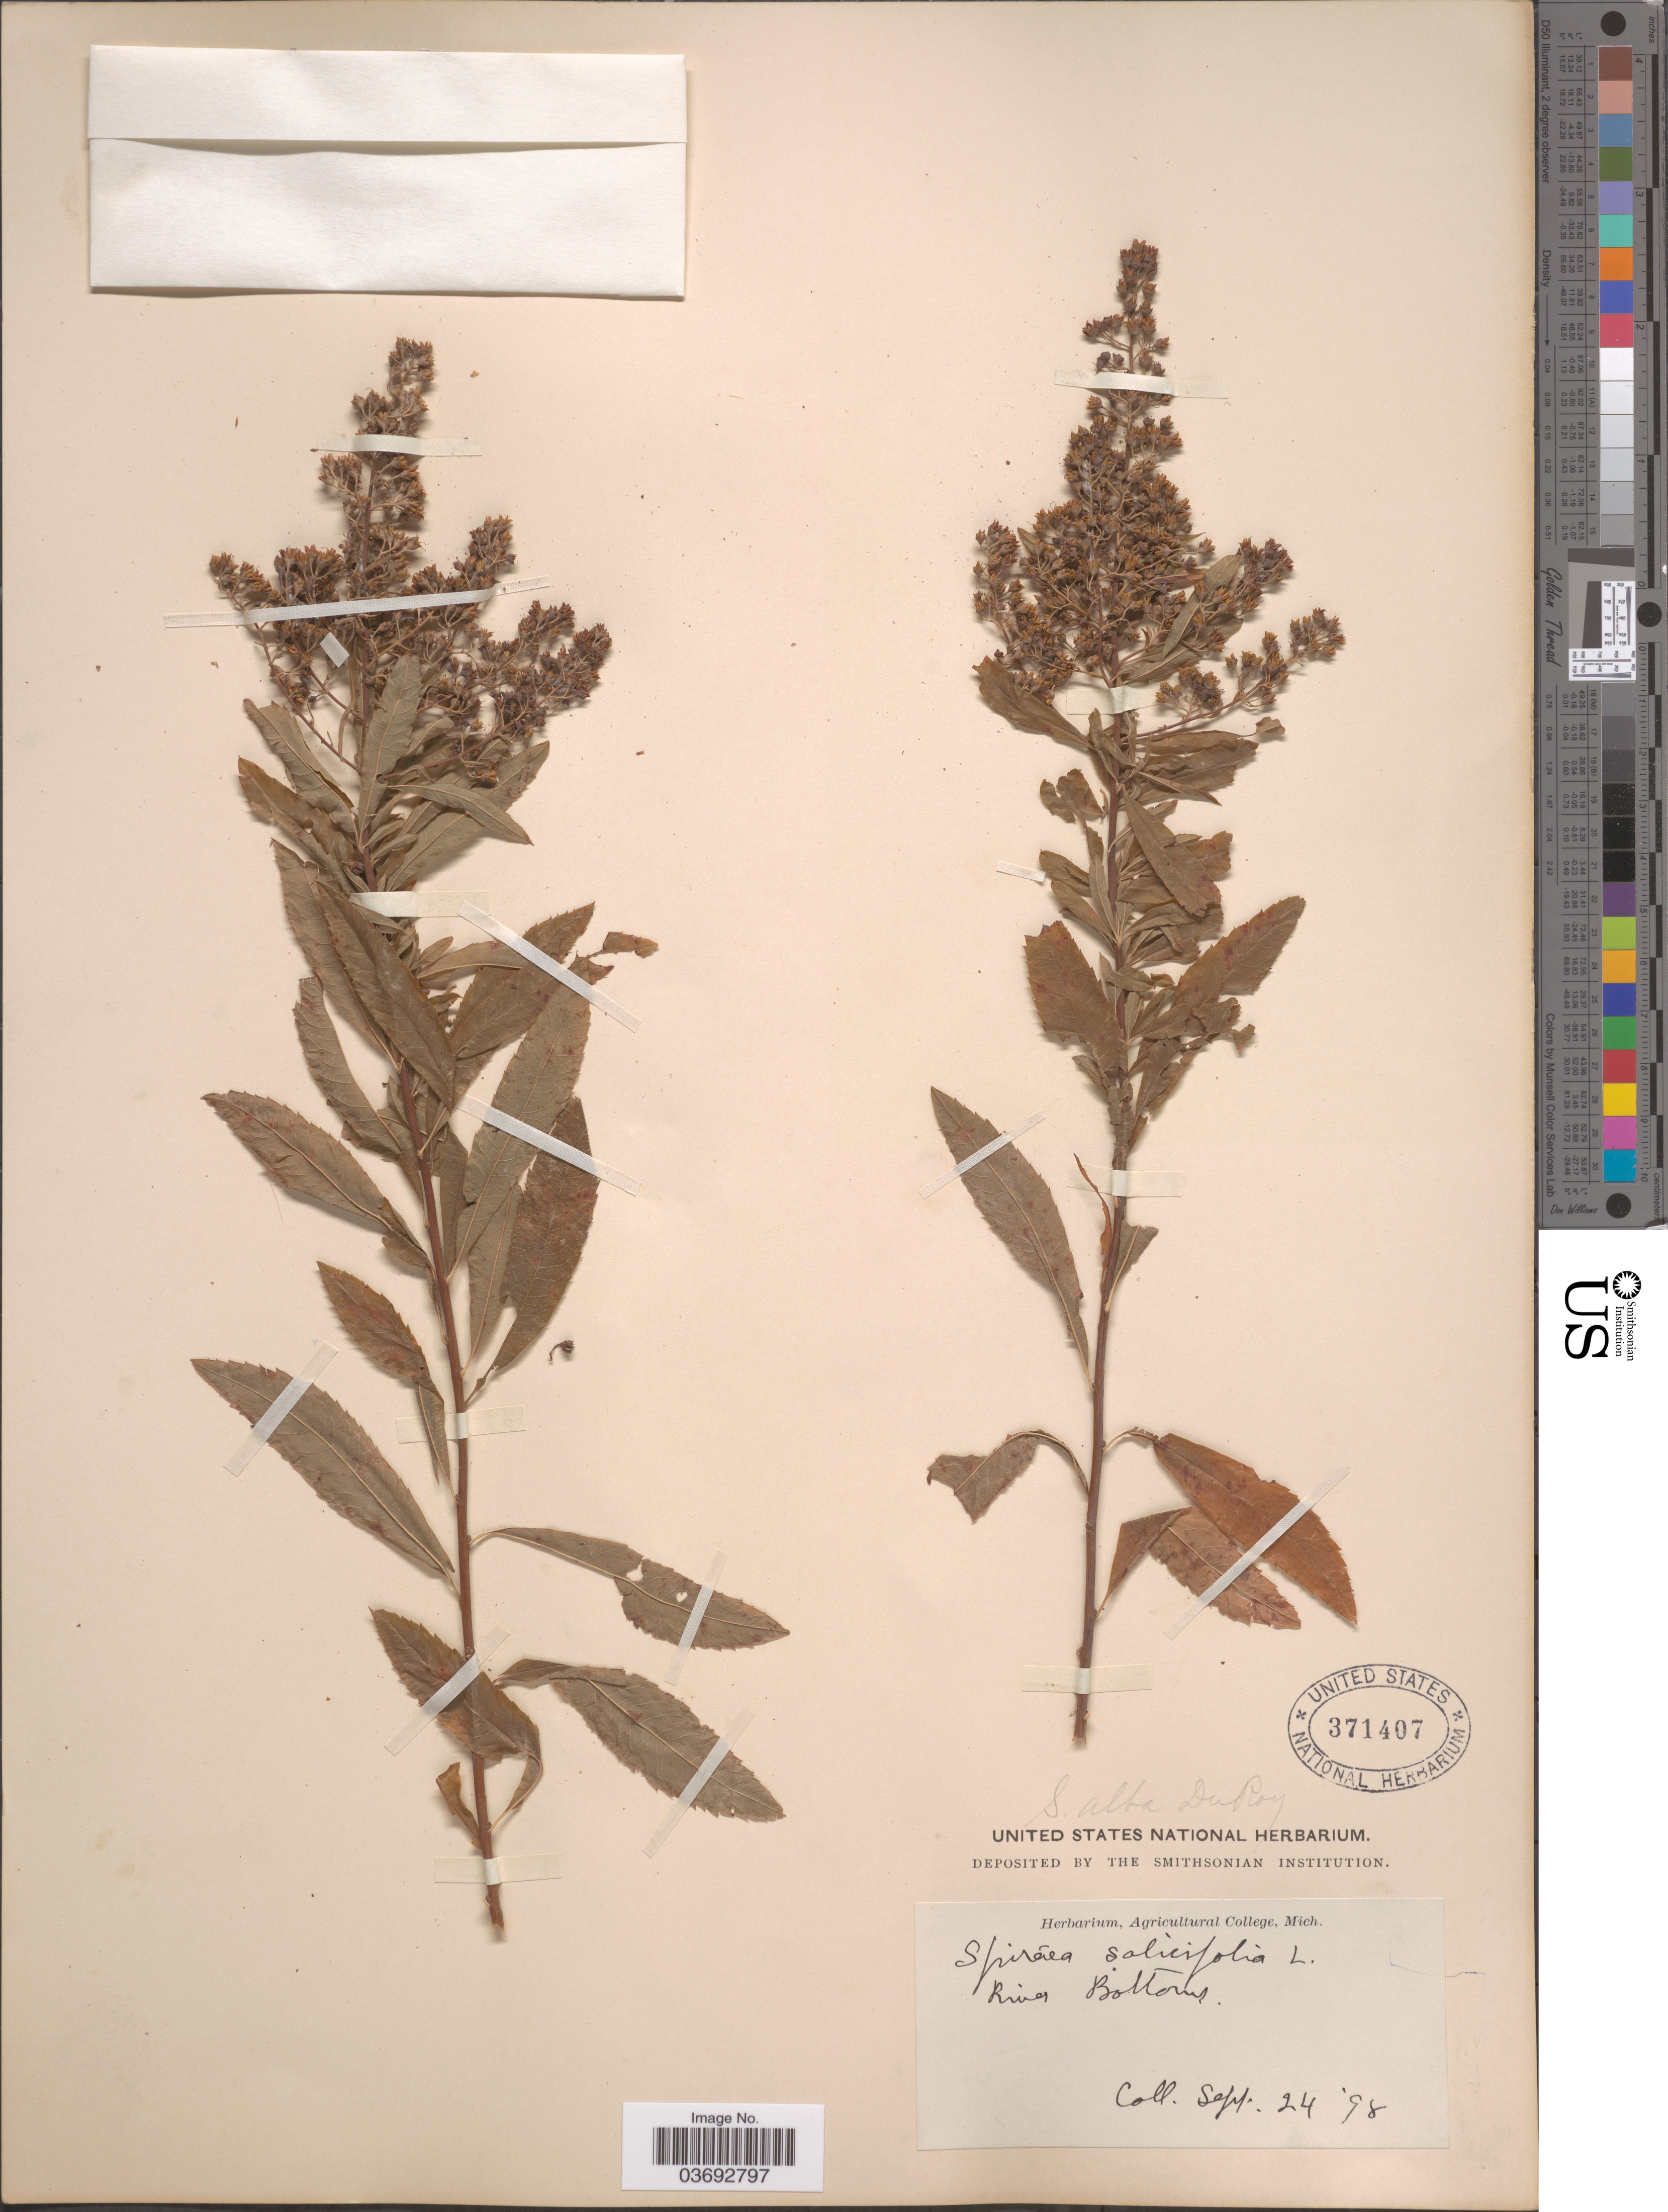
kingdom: Plantae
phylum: Tracheophyta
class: Magnoliopsida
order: Rosales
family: Rosaceae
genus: Spiraea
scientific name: Spiraea salicifolia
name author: L.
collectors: ex herb. Agricultural College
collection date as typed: Transcribed d/m/y: 24/9/98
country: United States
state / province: Michigan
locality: River Bottoms.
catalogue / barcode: US 371407